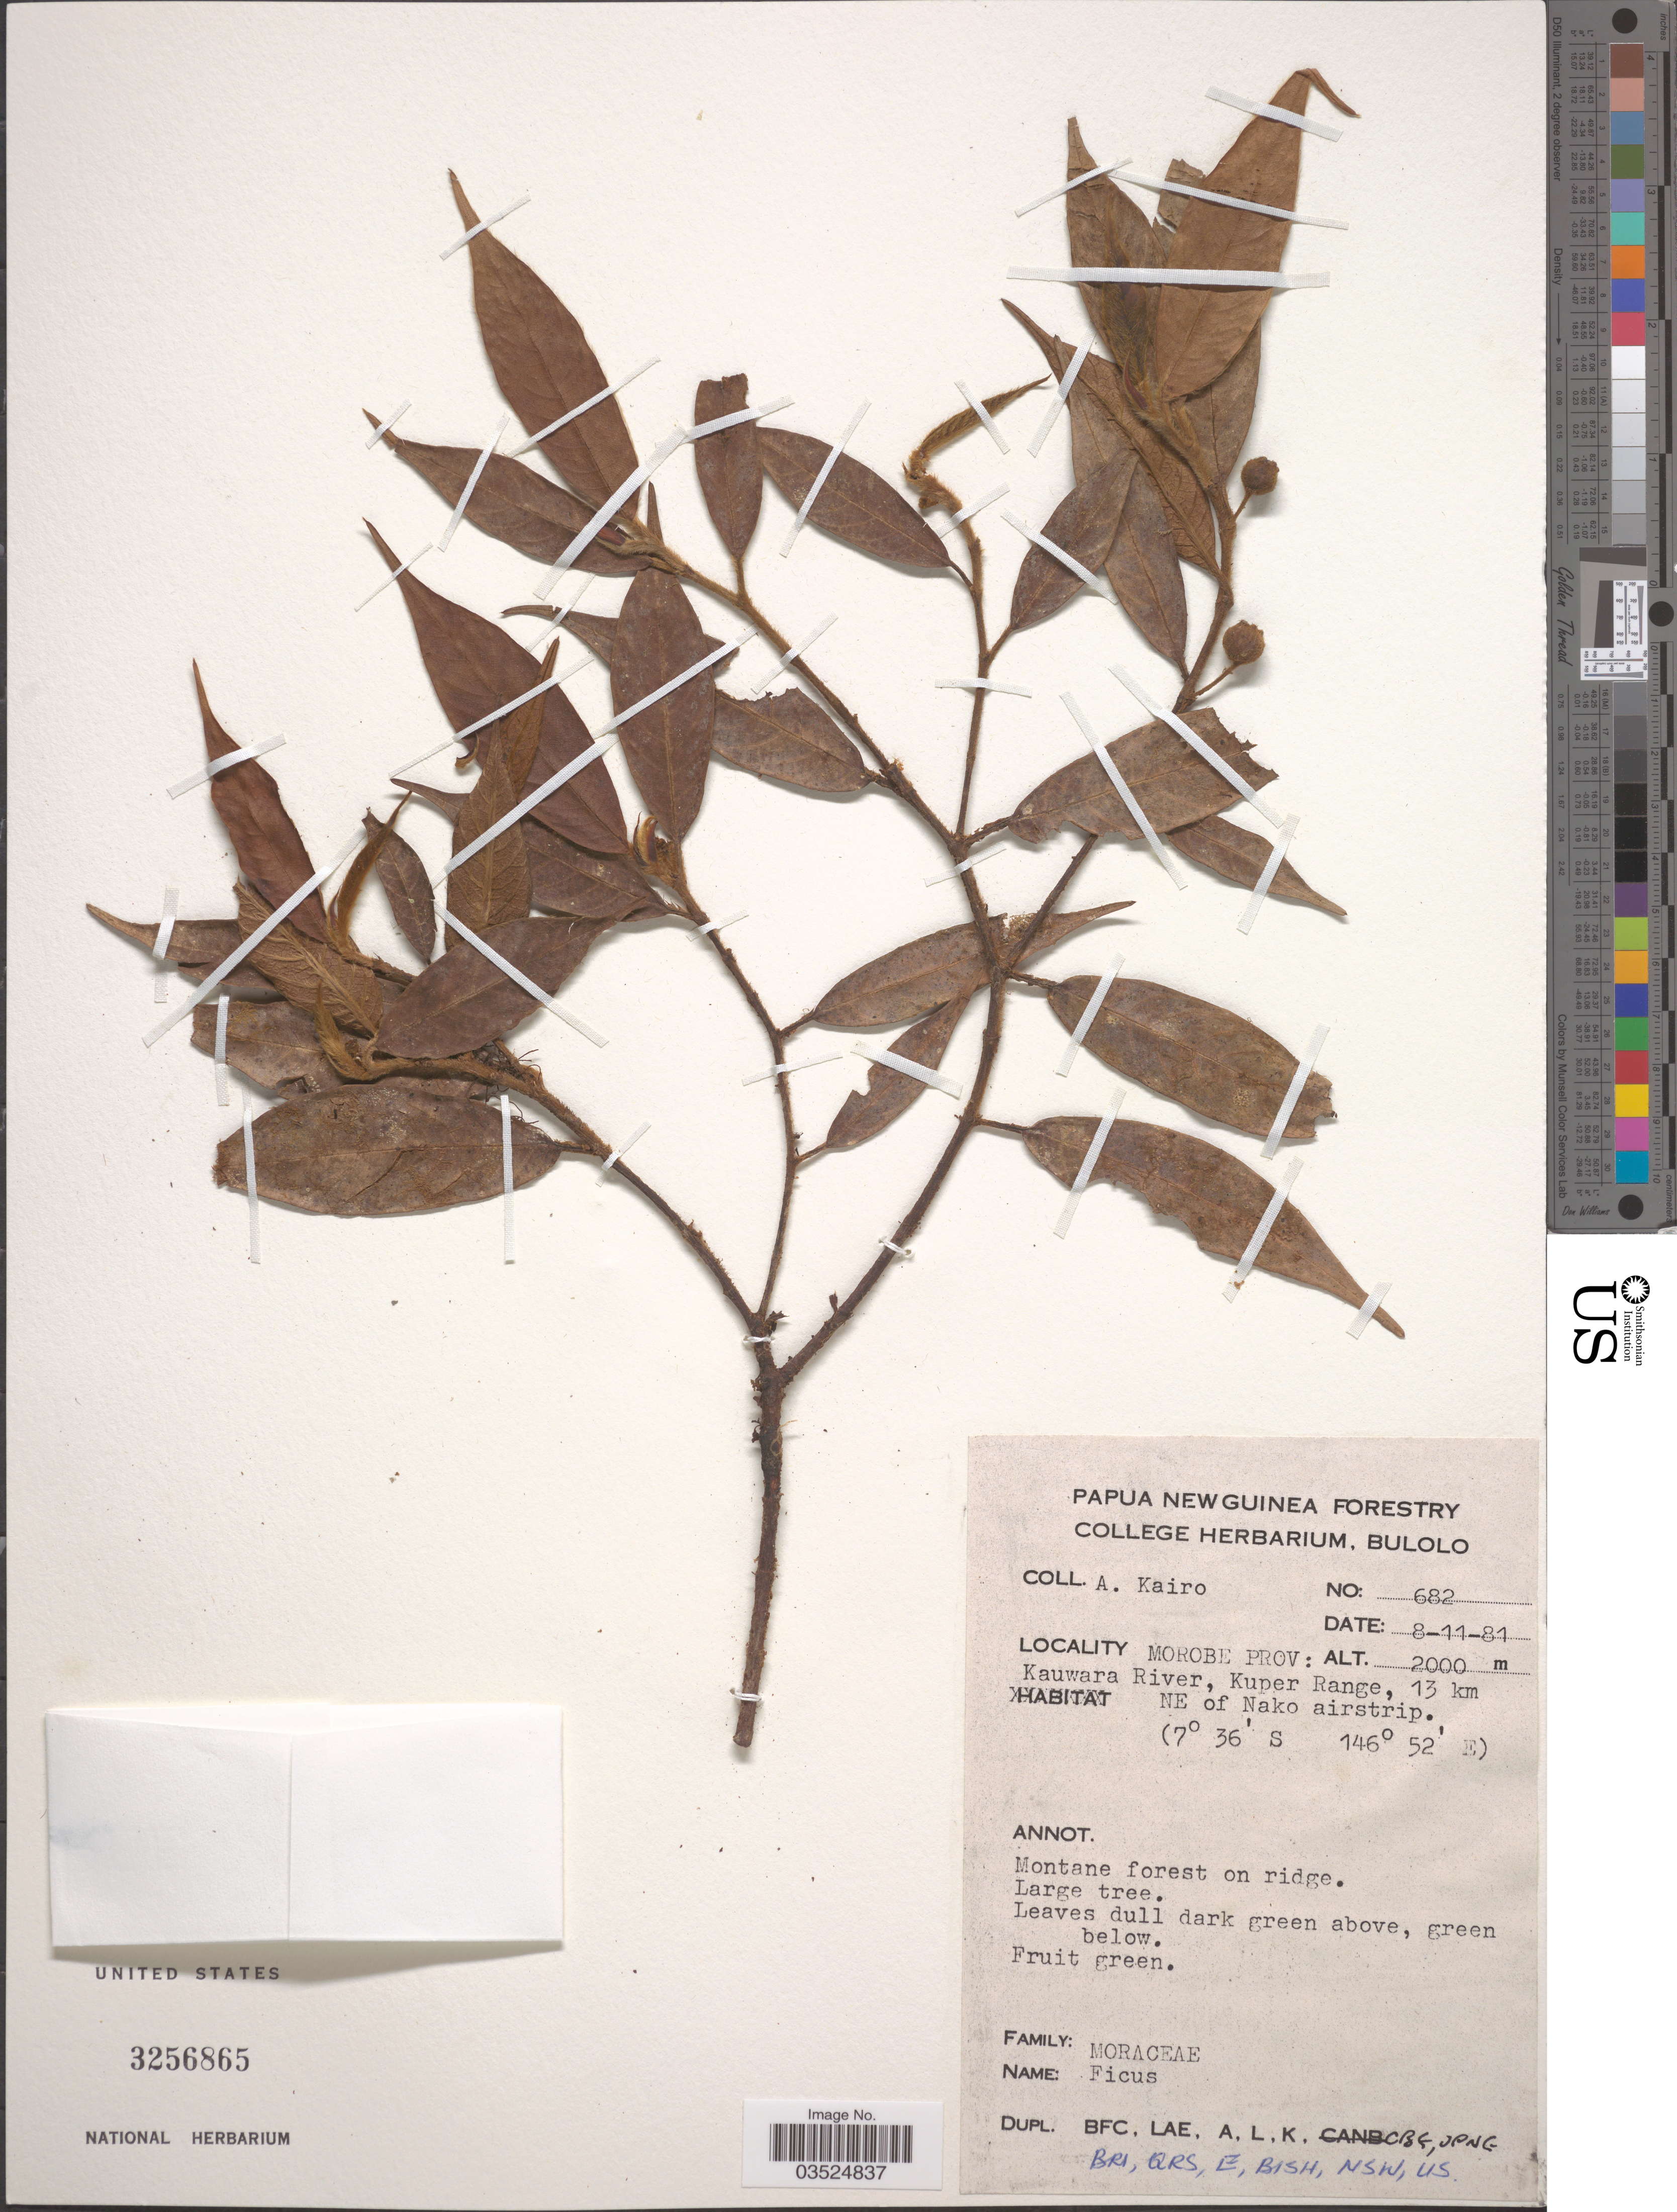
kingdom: Plantae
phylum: Tracheophyta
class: Magnoliopsida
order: Rosales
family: Moraceae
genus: Ficus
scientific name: Ficus sp.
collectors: A. Kairo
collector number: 682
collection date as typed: Transcribed d/m/y: 8/11/81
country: Papua New Guinea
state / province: Morobe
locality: Morobe Prov: Kauwara River, Kuper Range, 13 km NE of Nako airstrip.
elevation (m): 2000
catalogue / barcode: US 3256865